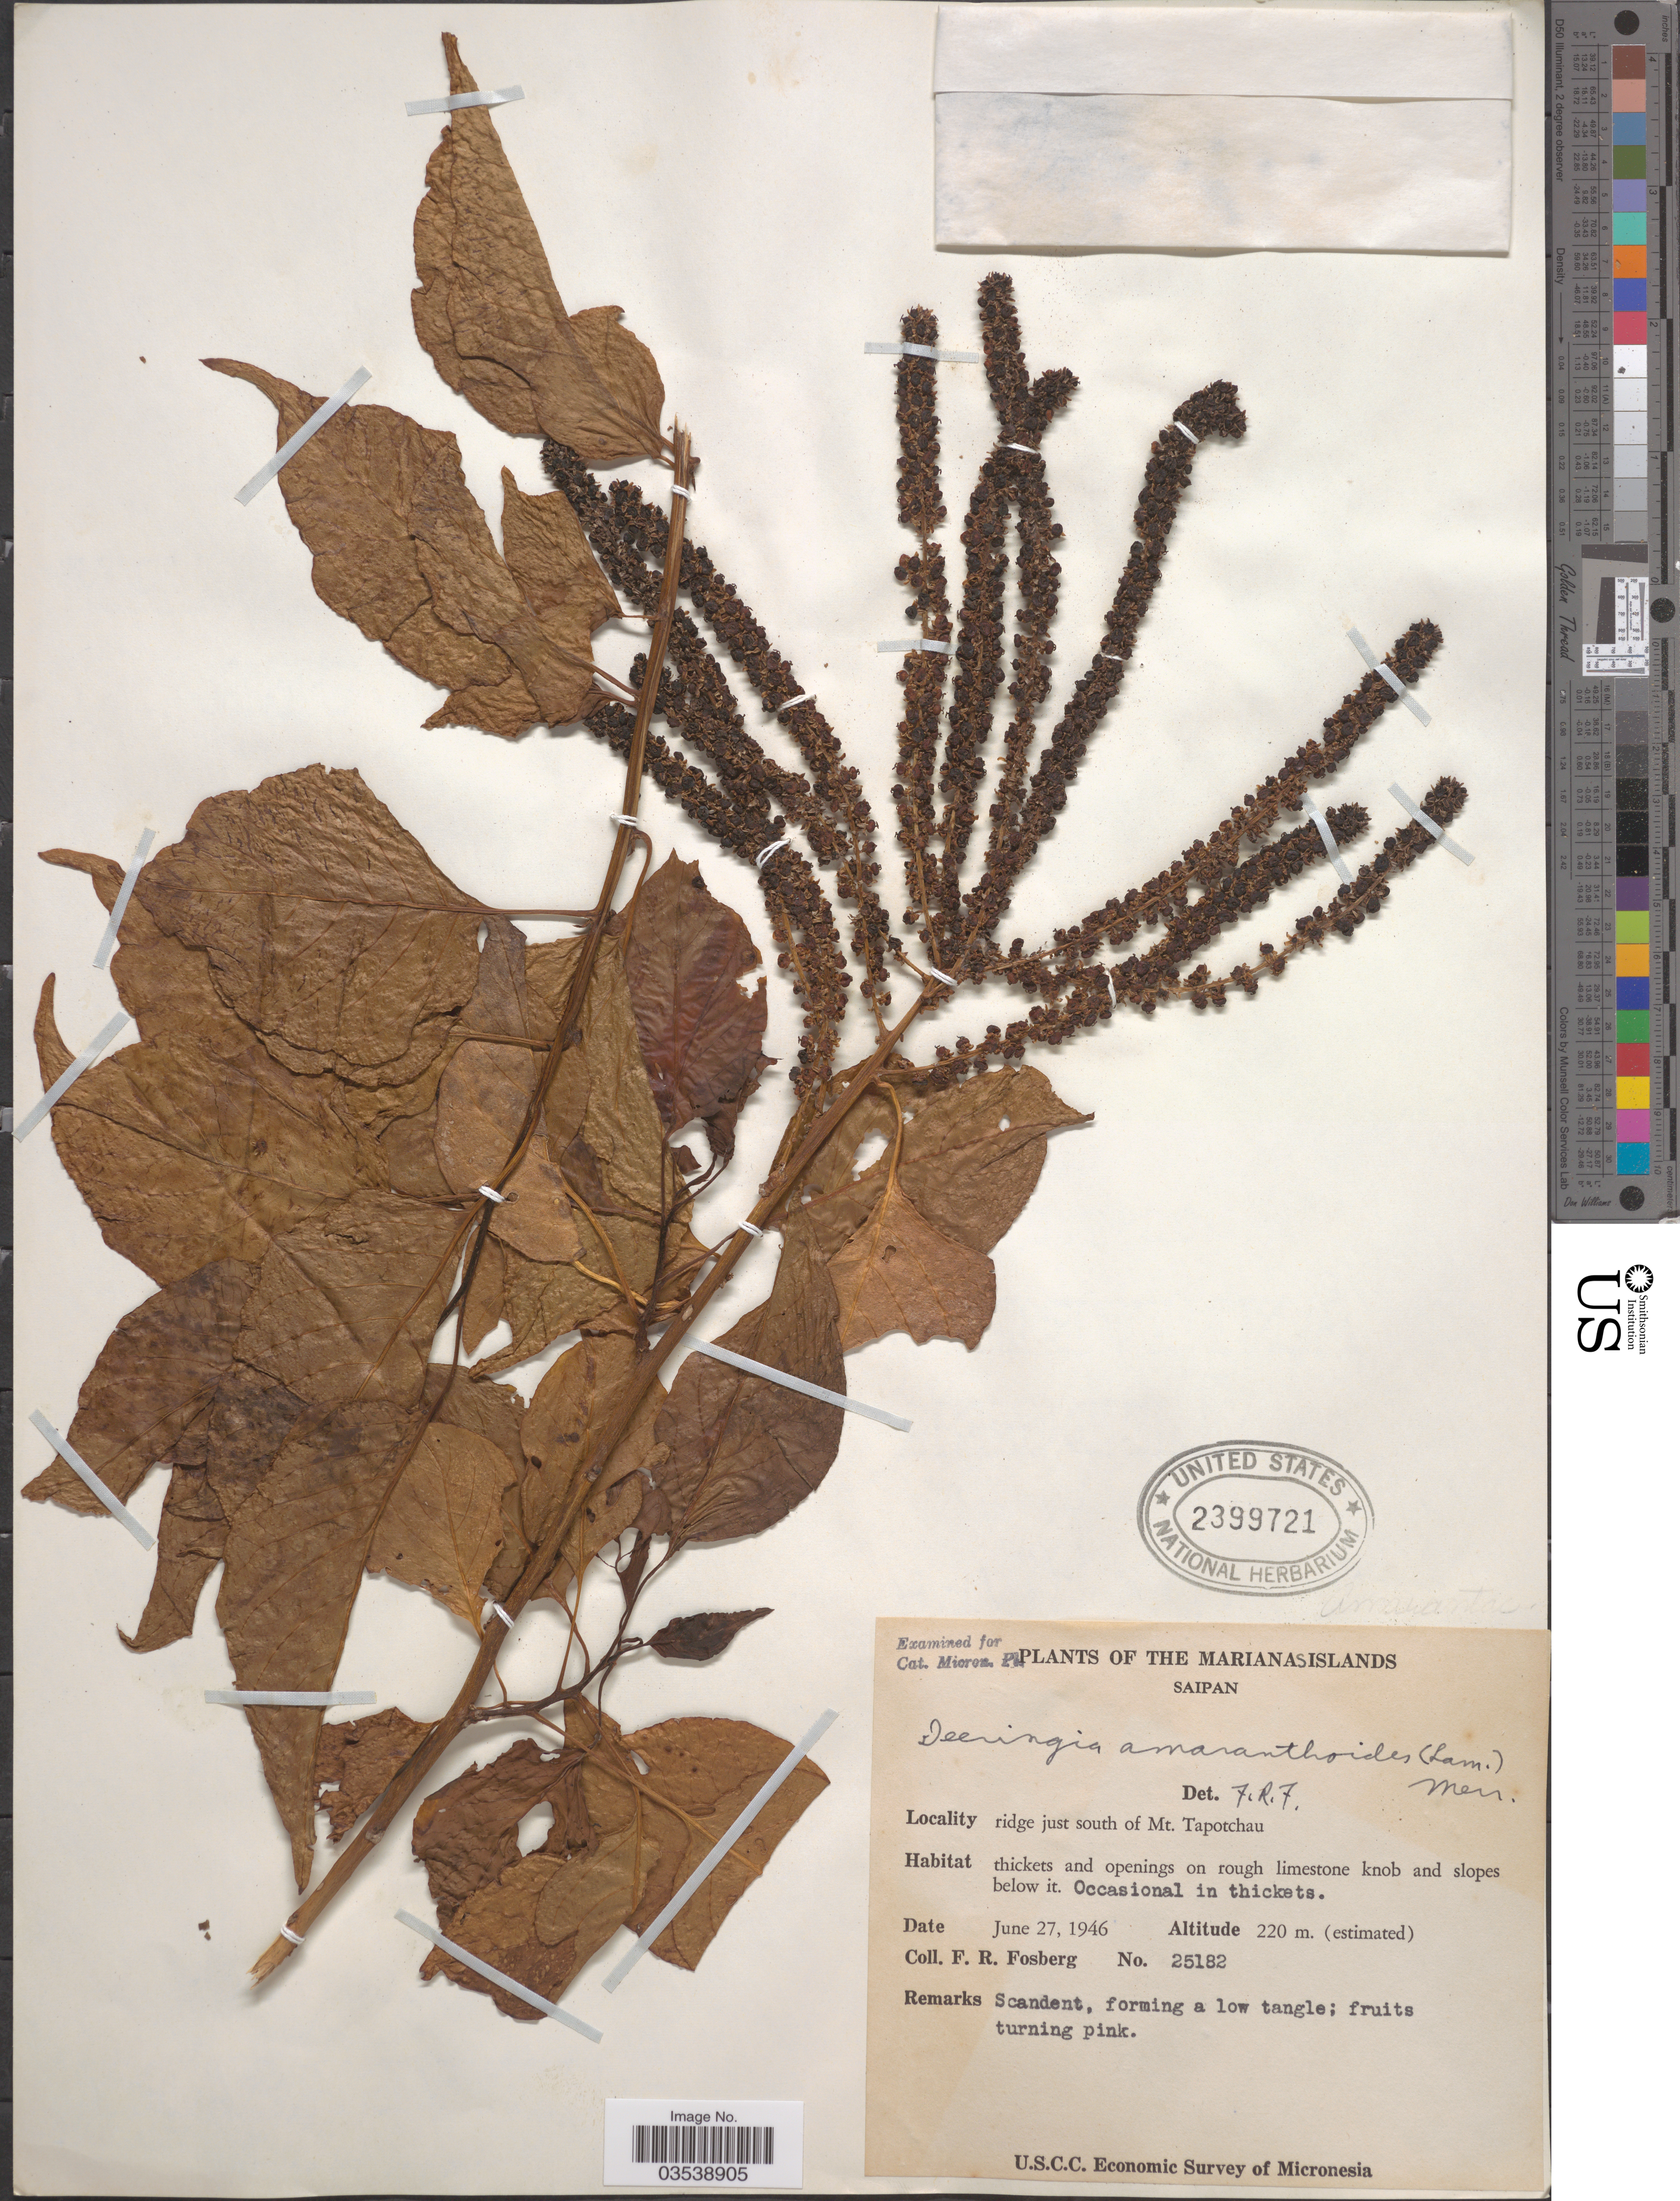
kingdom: Plantae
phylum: Tracheophyta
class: Magnoliopsida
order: Caryophyllales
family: Amaranthaceae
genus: Deeringia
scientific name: Deeringia amaranthoides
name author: (Lam.) Merr.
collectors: F. R. Fosberg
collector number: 25182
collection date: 1946-06-27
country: Northern Mariana Islands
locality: The Marianas Islands. Saipan. Ridge just south of Mt. Tapotchau.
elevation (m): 220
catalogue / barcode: US 2399721